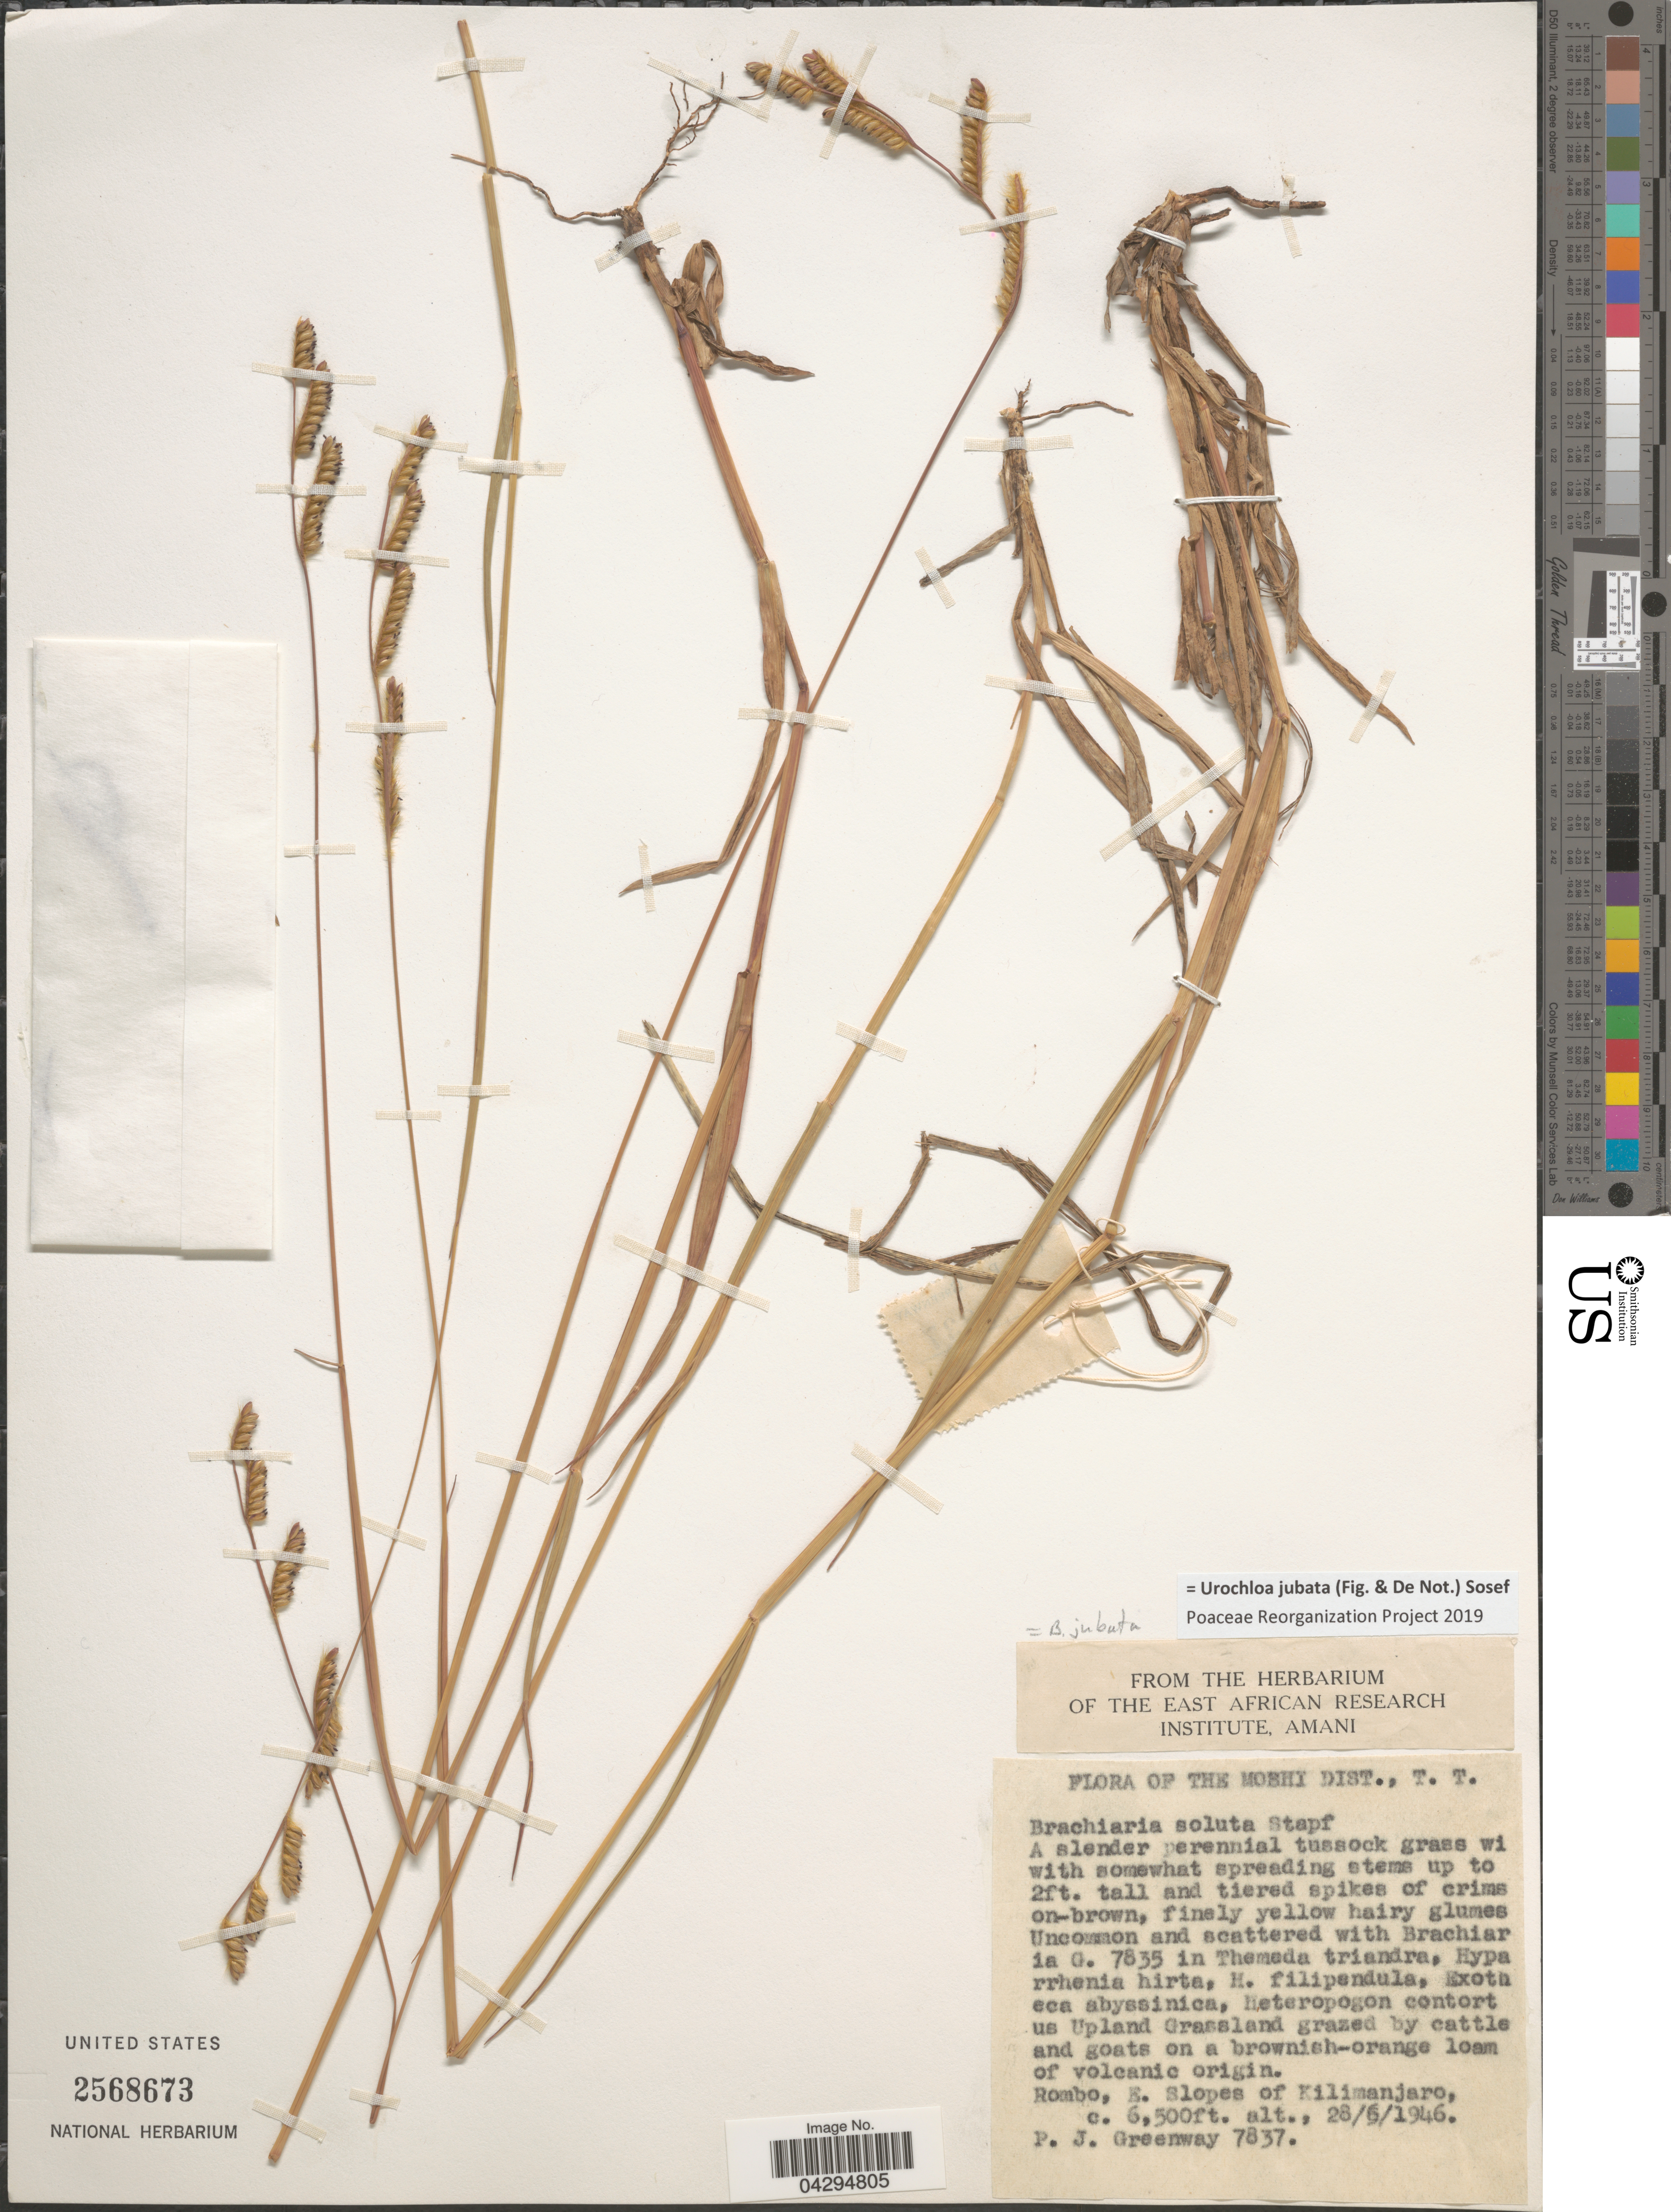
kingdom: Plantae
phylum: Tracheophyta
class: Liliopsida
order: Poales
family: Poaceae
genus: Urochloa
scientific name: Urochloa jubata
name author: (Fig. & De Not.) Sosef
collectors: P. J. Greenway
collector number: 7837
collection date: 1946-09-28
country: Tanzania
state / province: Kilimanjaro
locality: Moshi Dist., T. T. Rombo, E. Slopes of Kilimanjaro.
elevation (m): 1981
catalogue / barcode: US 2568673